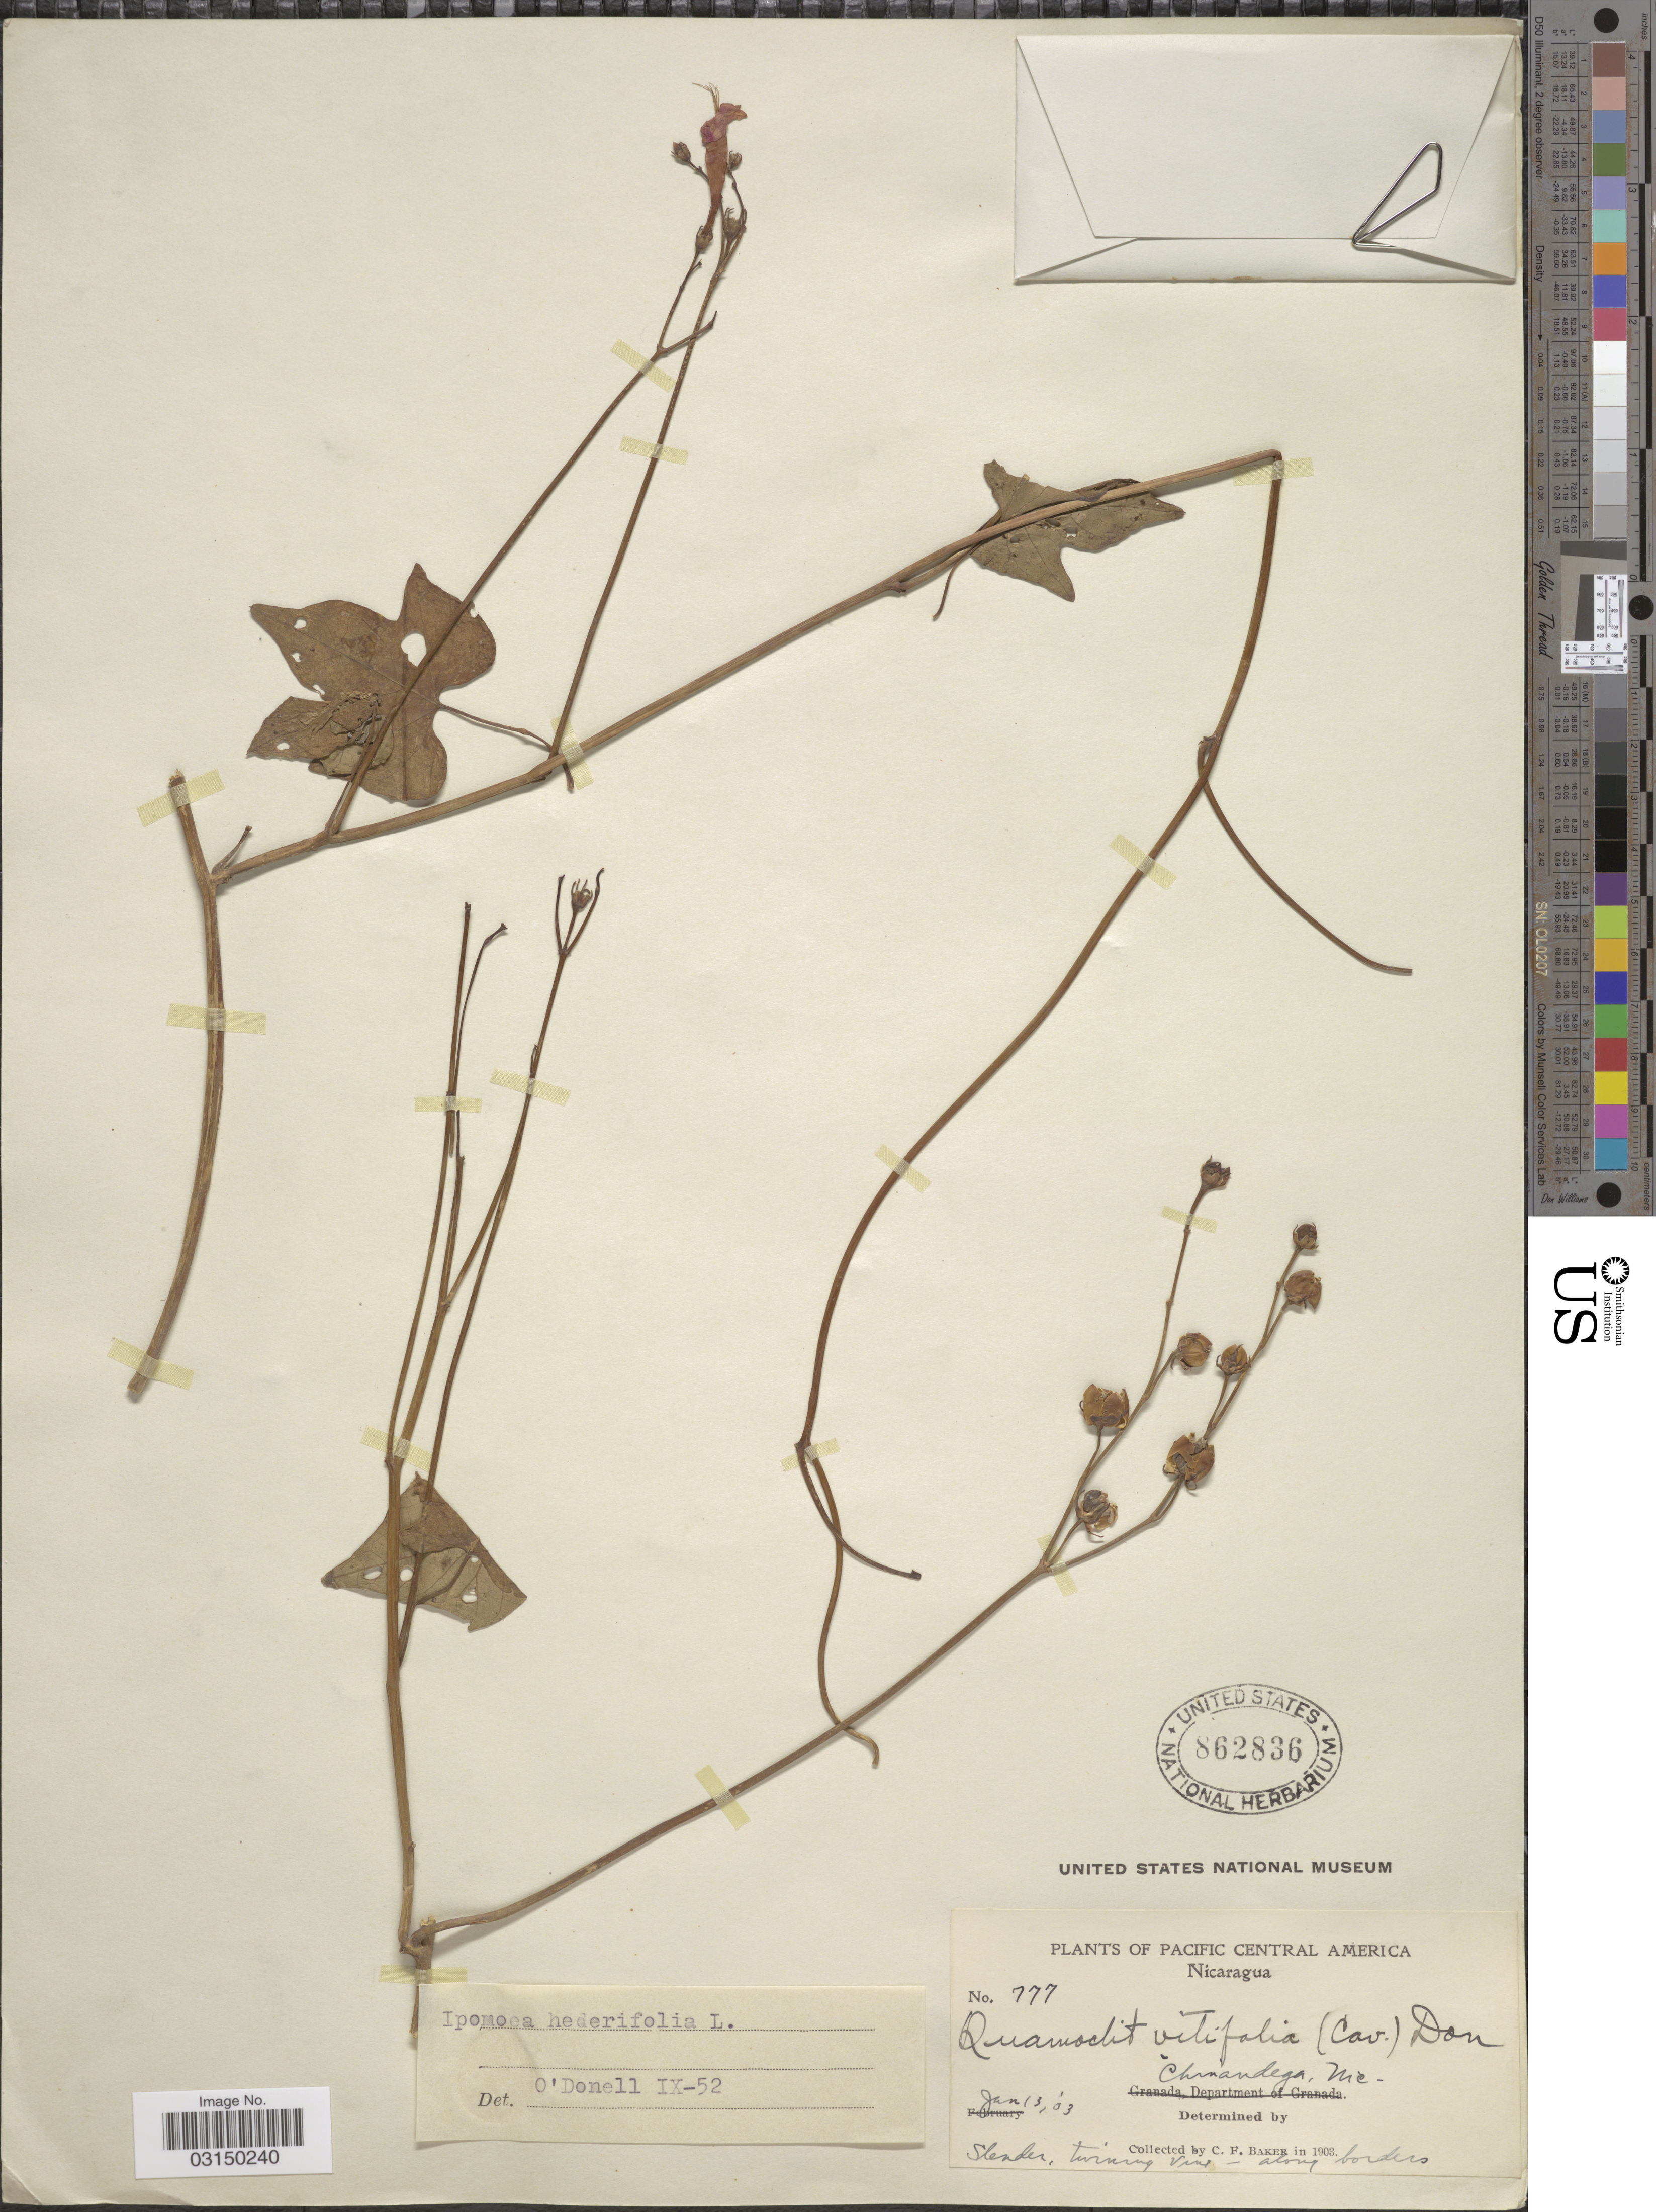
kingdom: Plantae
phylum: Tracheophyta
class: Magnoliopsida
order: Solanales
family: Convolvulaceae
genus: Ipomoea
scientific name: Ipomoea hederifolia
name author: L.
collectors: C. F. Baker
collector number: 777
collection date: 1903-01-13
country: Nicaragua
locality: Pacific Central America. Chinandega, Nic.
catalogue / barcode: US 862836